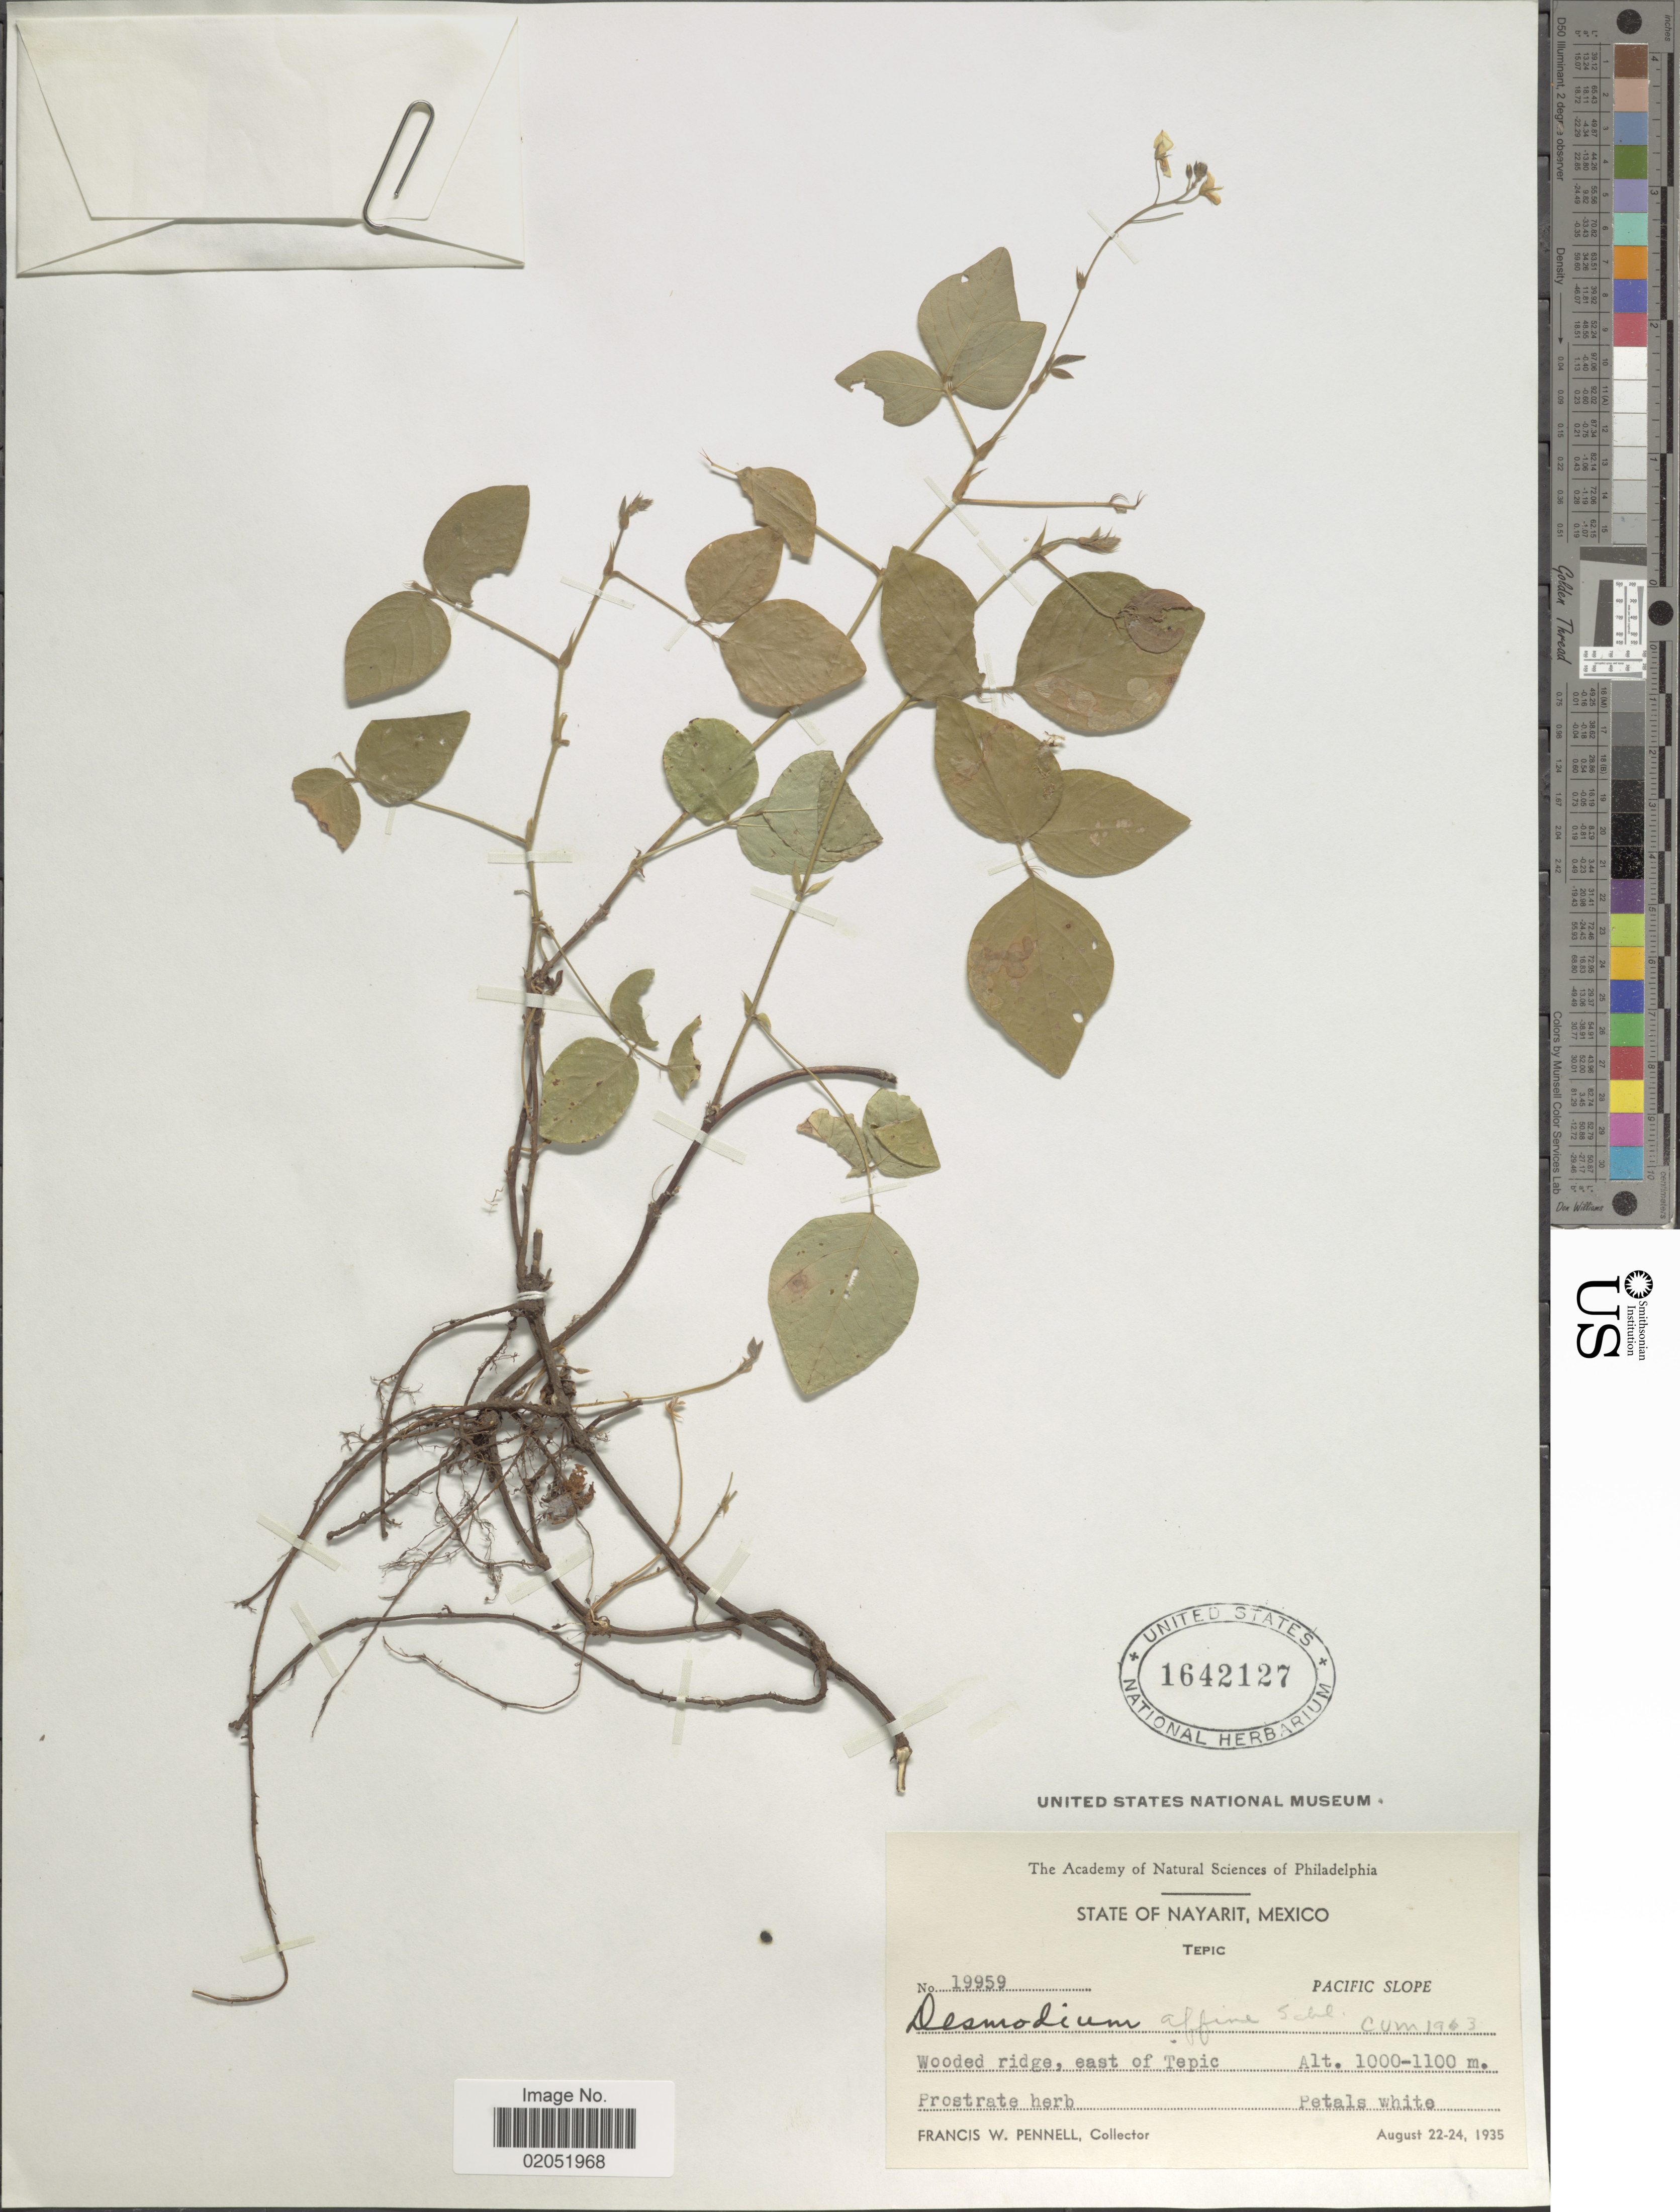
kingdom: Plantae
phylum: Tracheophyta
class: Magnoliopsida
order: Fabales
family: Fabaceae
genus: Desmodium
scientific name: Desmodium affine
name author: Schltdl.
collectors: F. W. Pennell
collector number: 19959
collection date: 1935-08-22/1935-08-24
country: Mexico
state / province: Nayarit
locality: Tepic. Pacific Slope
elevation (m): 1000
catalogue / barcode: US 1642127